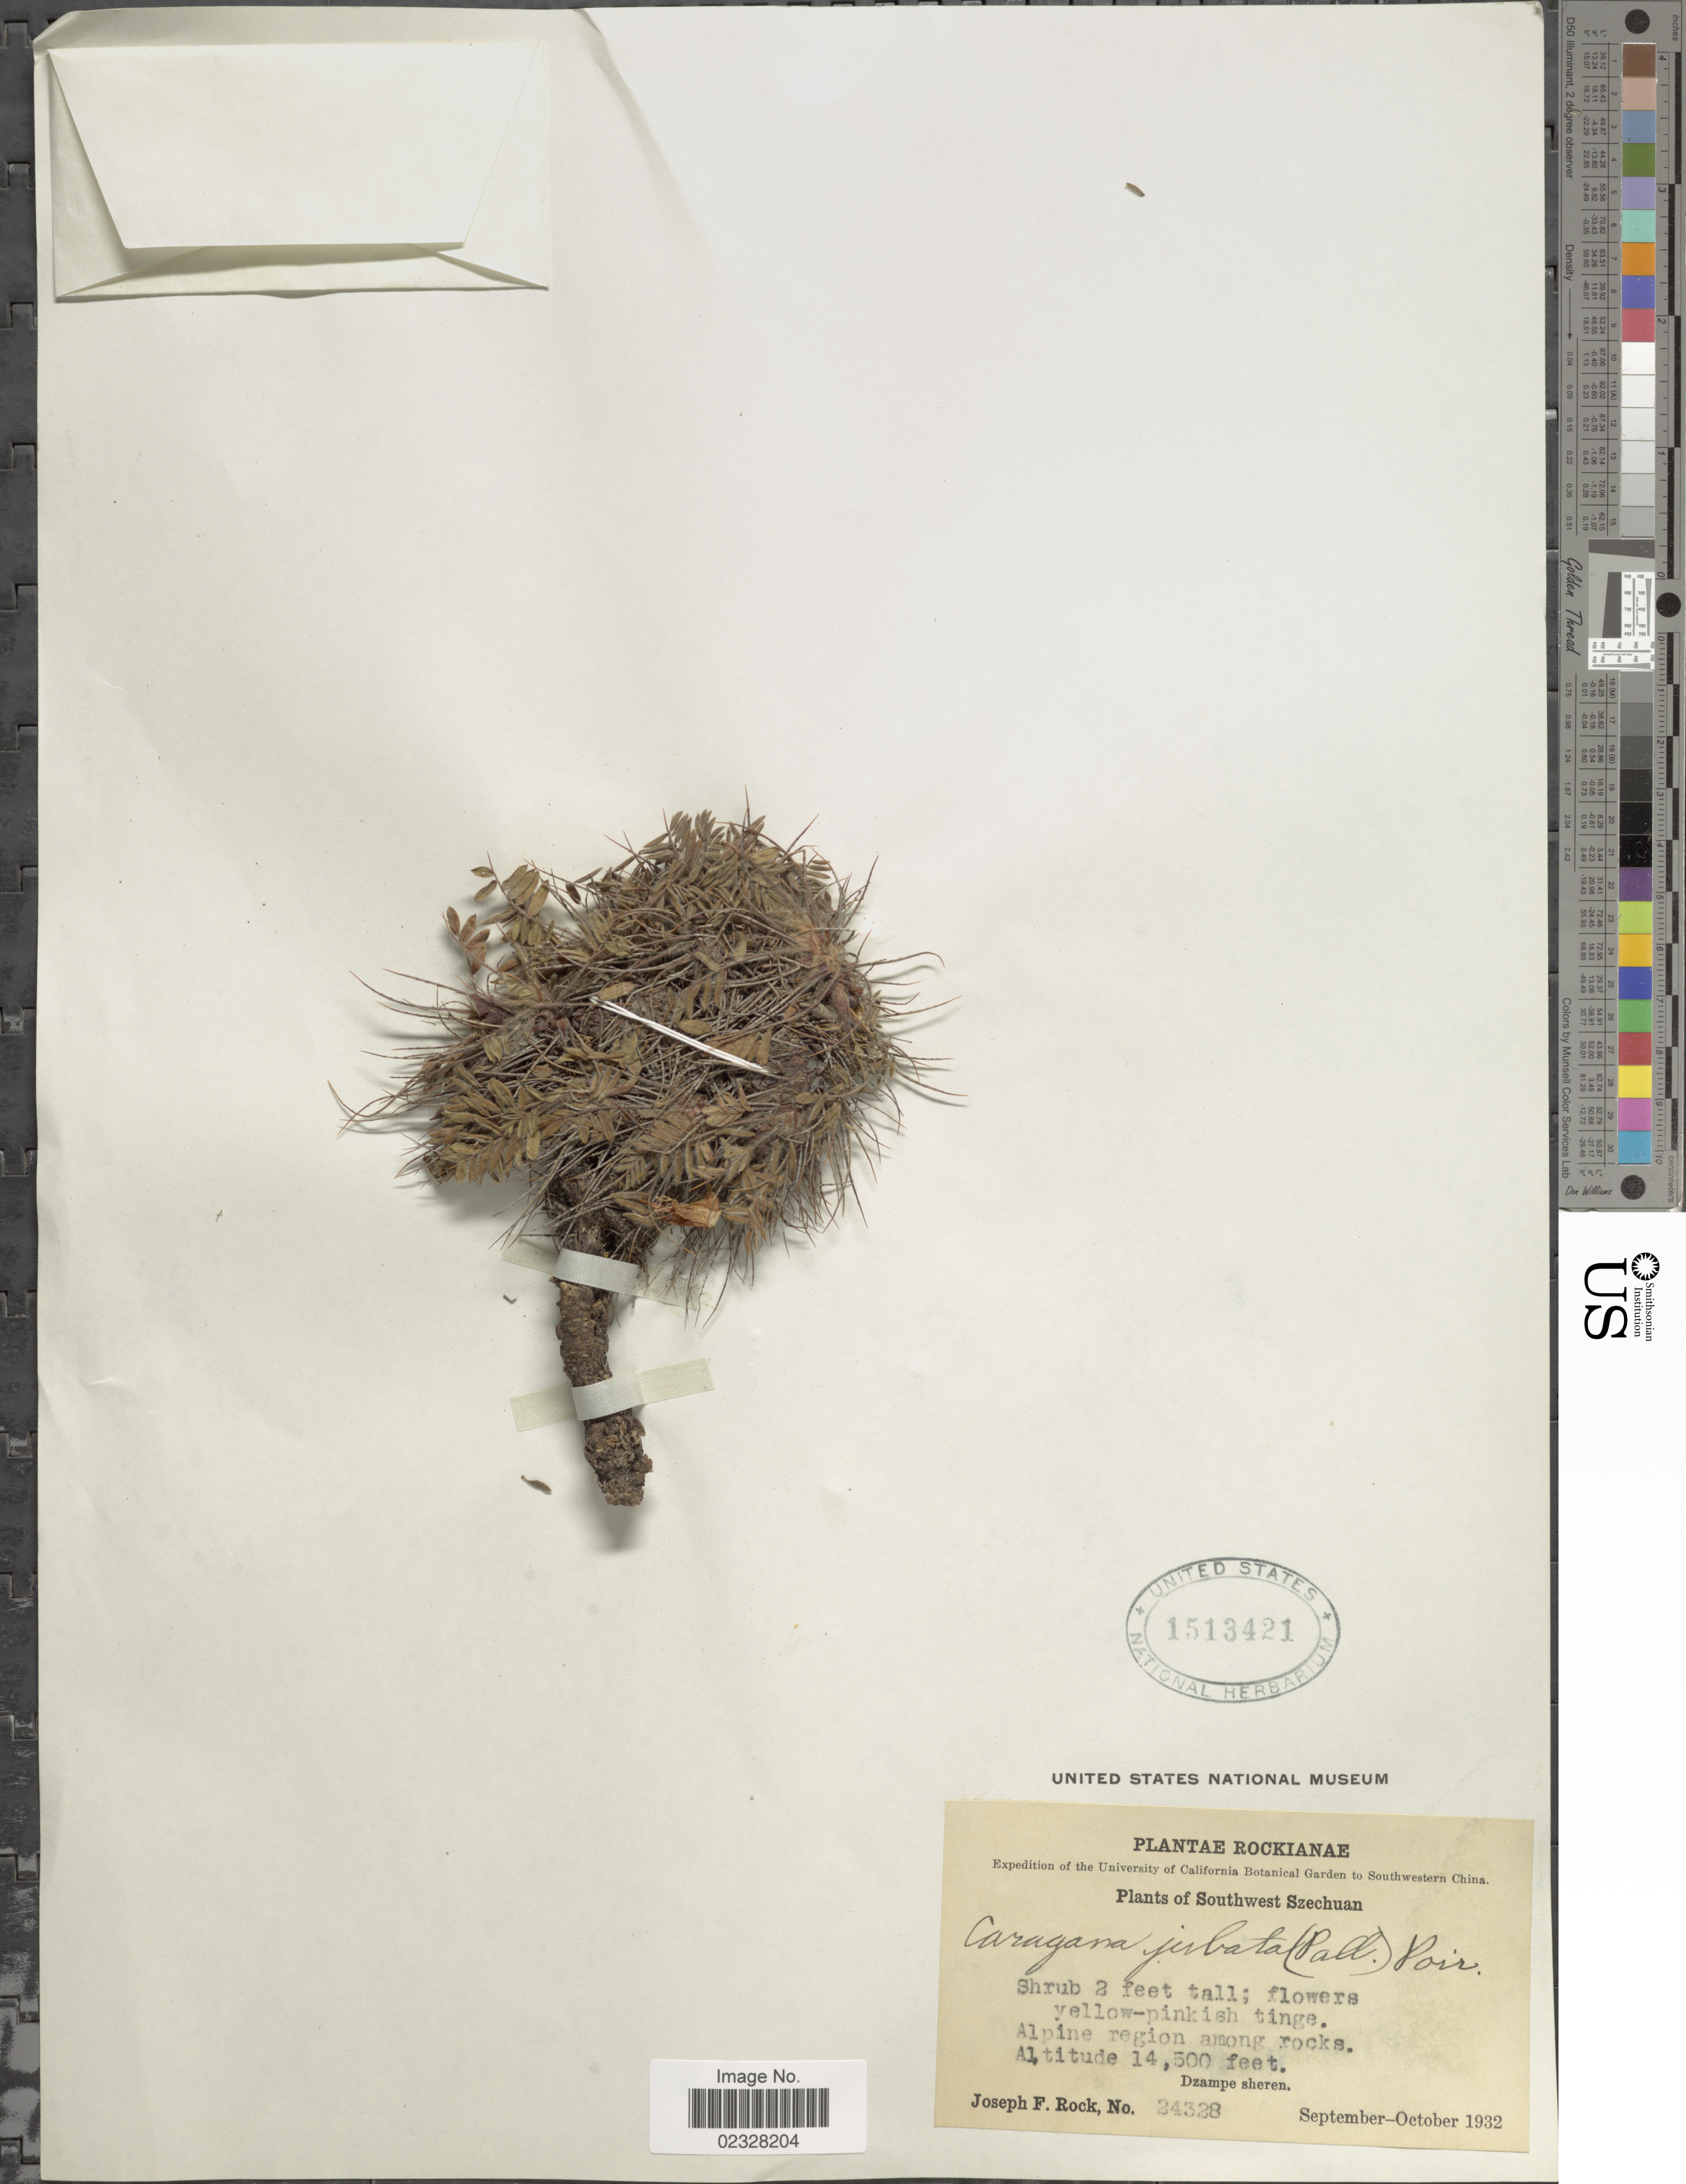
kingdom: Plantae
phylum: Tracheophyta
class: Magnoliopsida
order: Fabales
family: Fabaceae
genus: Caragana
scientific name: Caragana jubata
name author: Poir.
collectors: J. F. Rock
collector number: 24328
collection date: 1932-09/1932-10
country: China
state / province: Sichuan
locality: Rockianae. Southwest Szechuan. Dzamoe sheren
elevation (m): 4420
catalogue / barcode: US 1513421